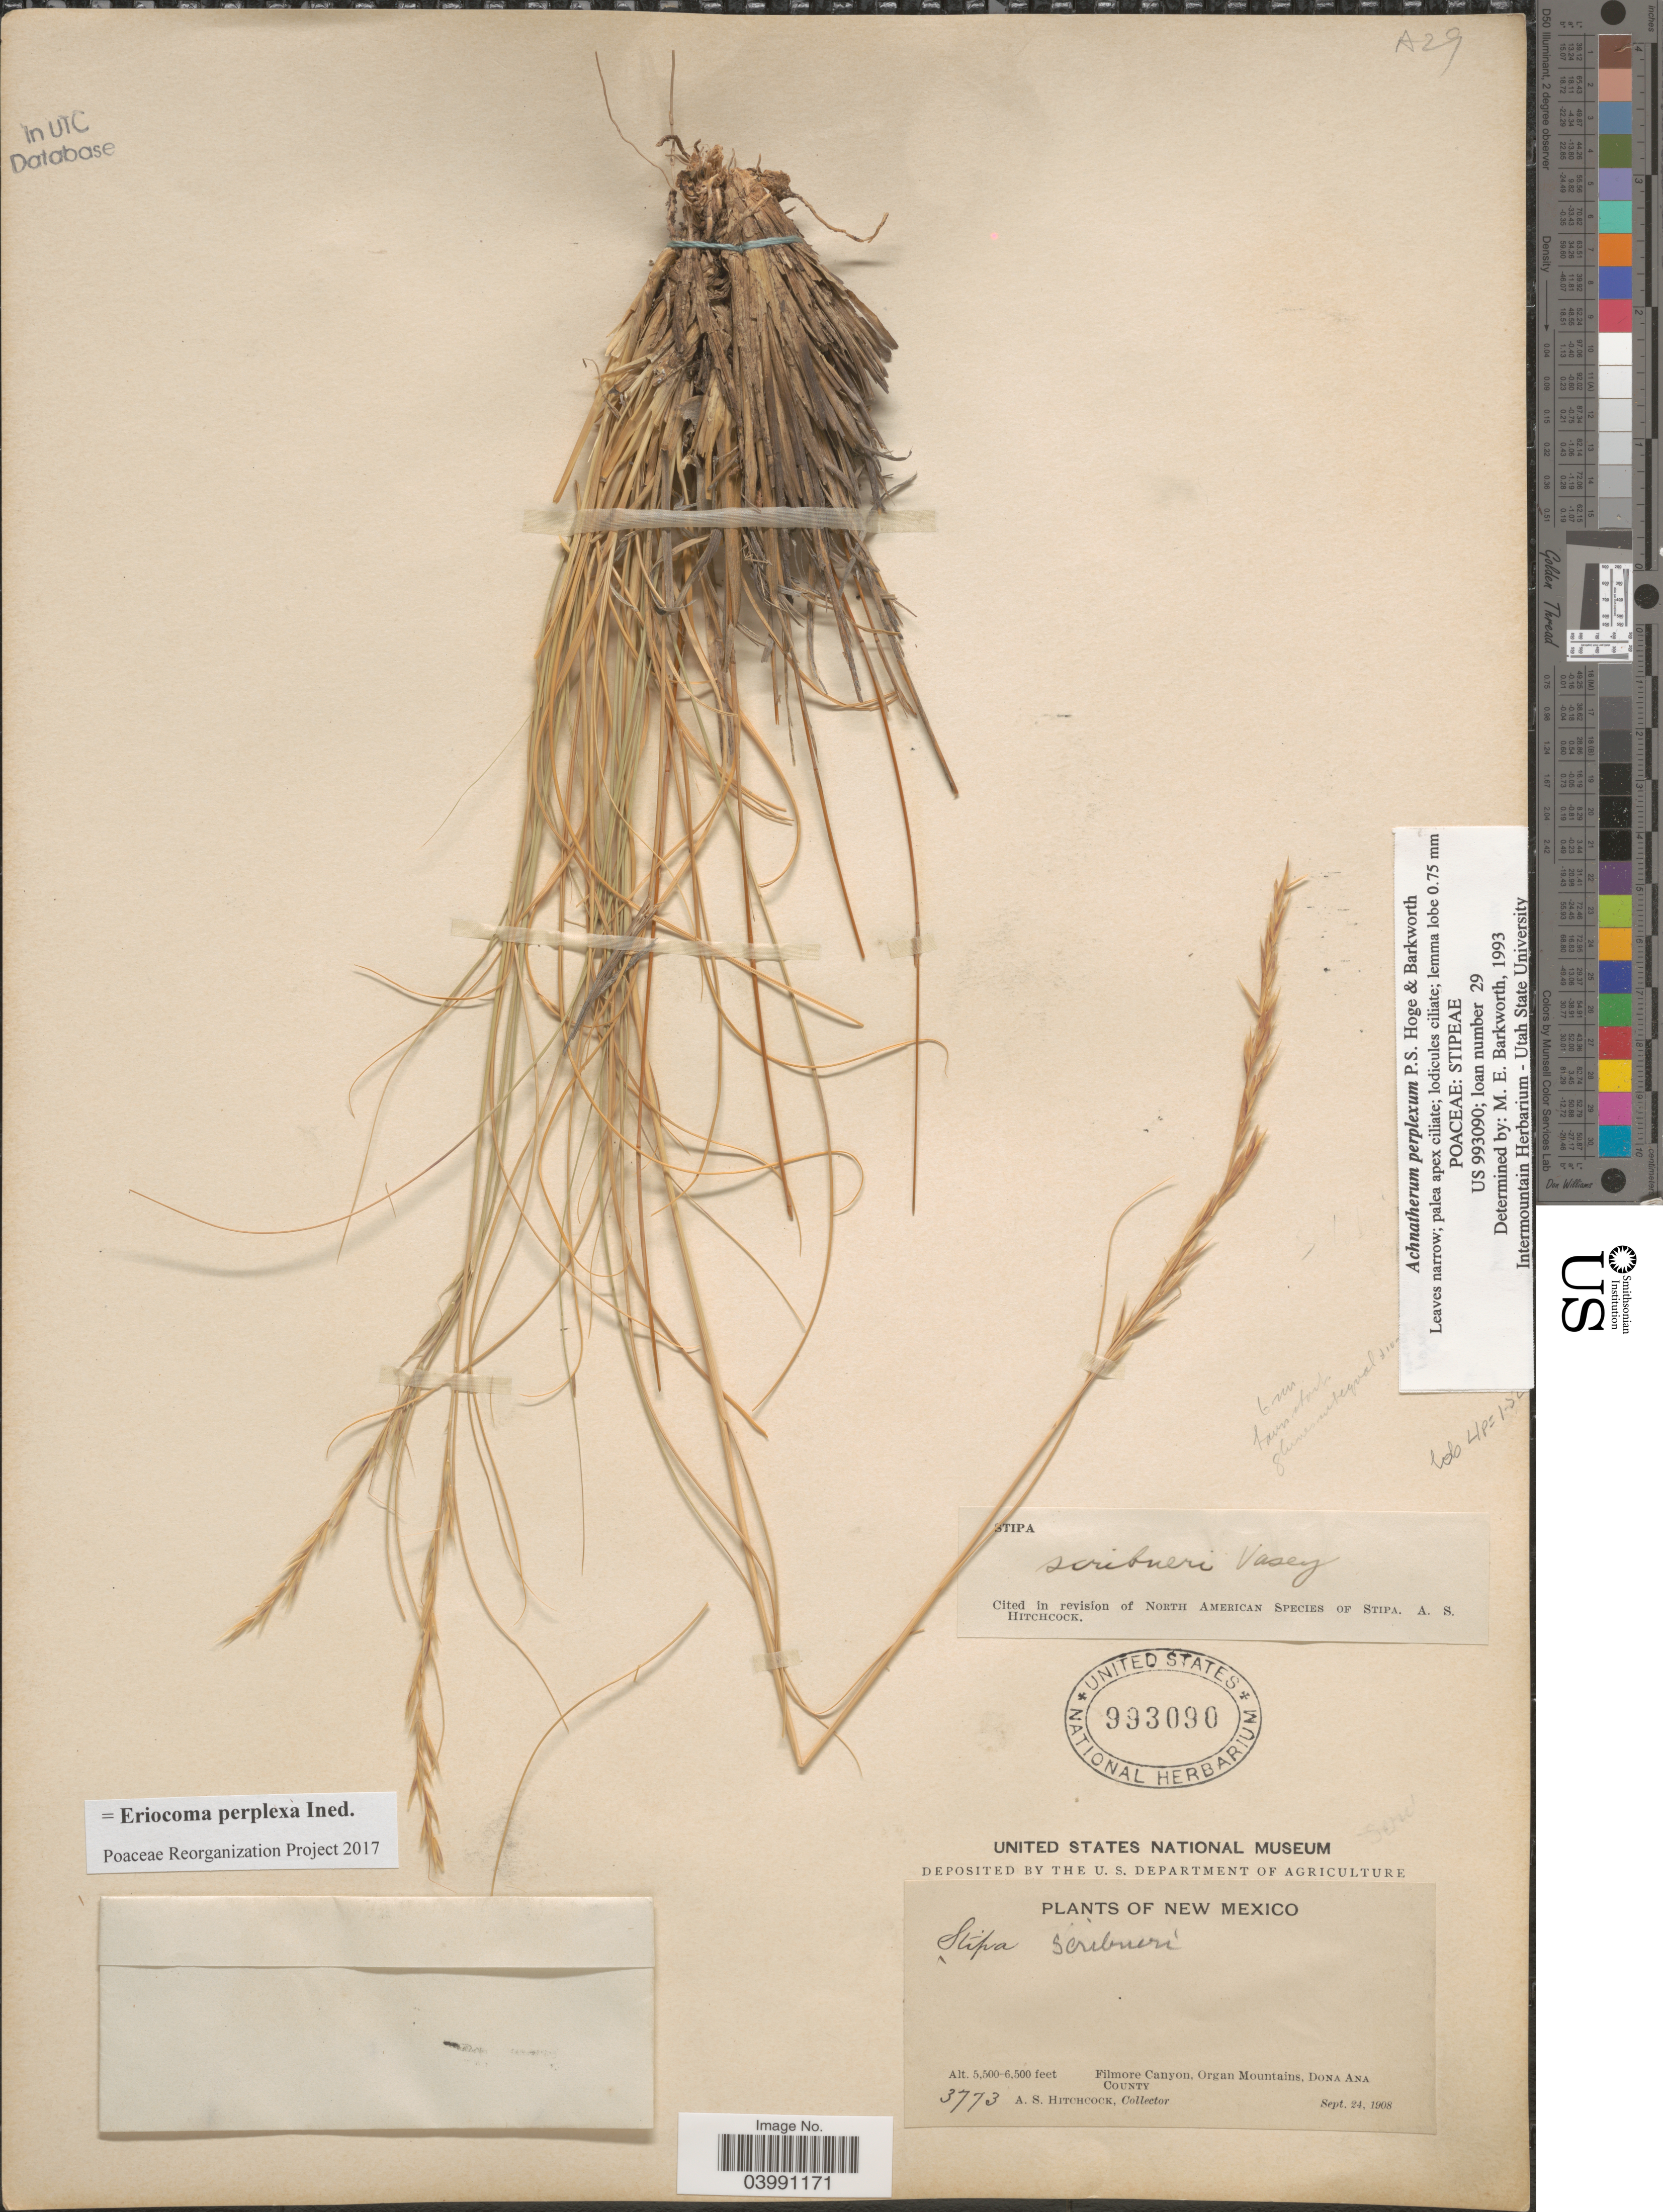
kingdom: Plantae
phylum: Tracheophyta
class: Liliopsida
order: Poales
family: Poaceae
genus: Eriocoma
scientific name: Eriocoma perplexa ined.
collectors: A. S. Hitchcock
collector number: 3773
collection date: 1908-09-24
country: United States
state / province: New Mexico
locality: Filmore Canyon, Organ Mountains, Dona Ana County.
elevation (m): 1676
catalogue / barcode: US 993090